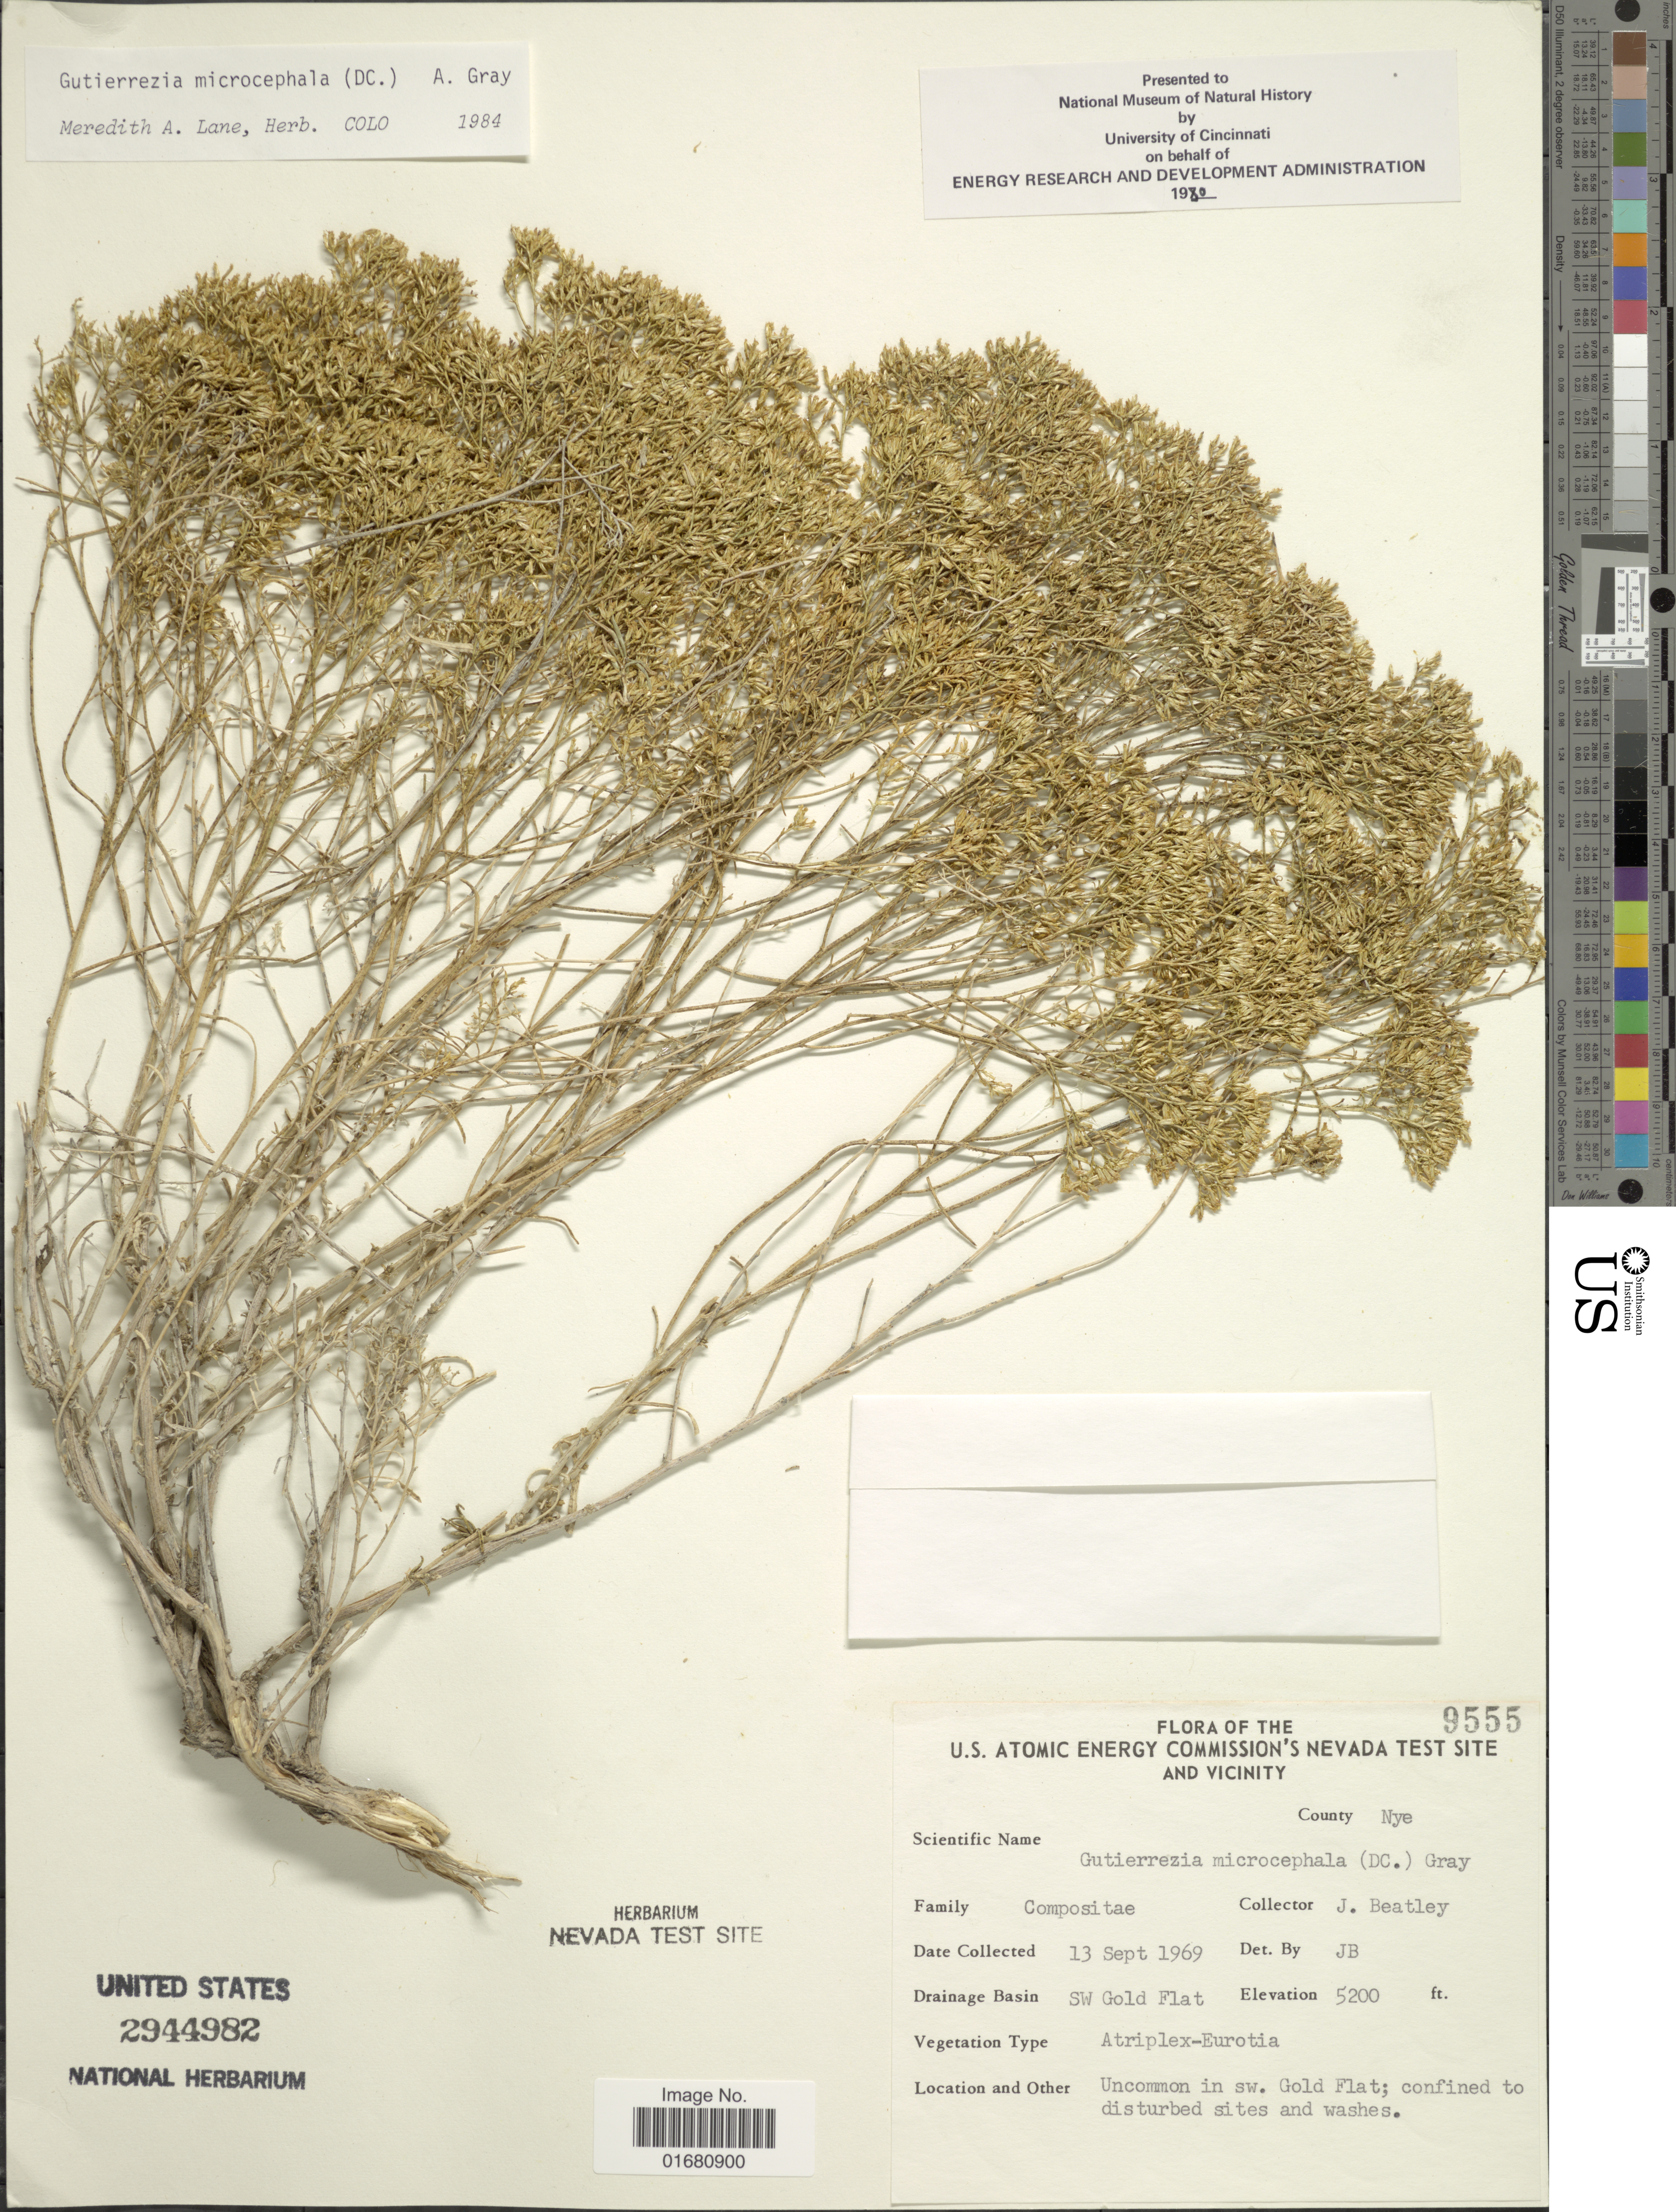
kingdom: Plantae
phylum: Tracheophyta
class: Magnoliopsida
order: Asterales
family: Asteraceae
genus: Gutierrezia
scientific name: Gutierrezia microcephala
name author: (DC.) A. Gray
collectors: J. C. Beatley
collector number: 9555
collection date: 1969-09-13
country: United States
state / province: Nevada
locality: U.S. Atomic Energy Commission's Nevada Test Site and Vicinity, Drainage Basin: SW Gold-Flat, Uncommon in sw. Gold Flat; confined to disturbed sites and washes, County Nye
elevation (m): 1585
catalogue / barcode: US 2944981